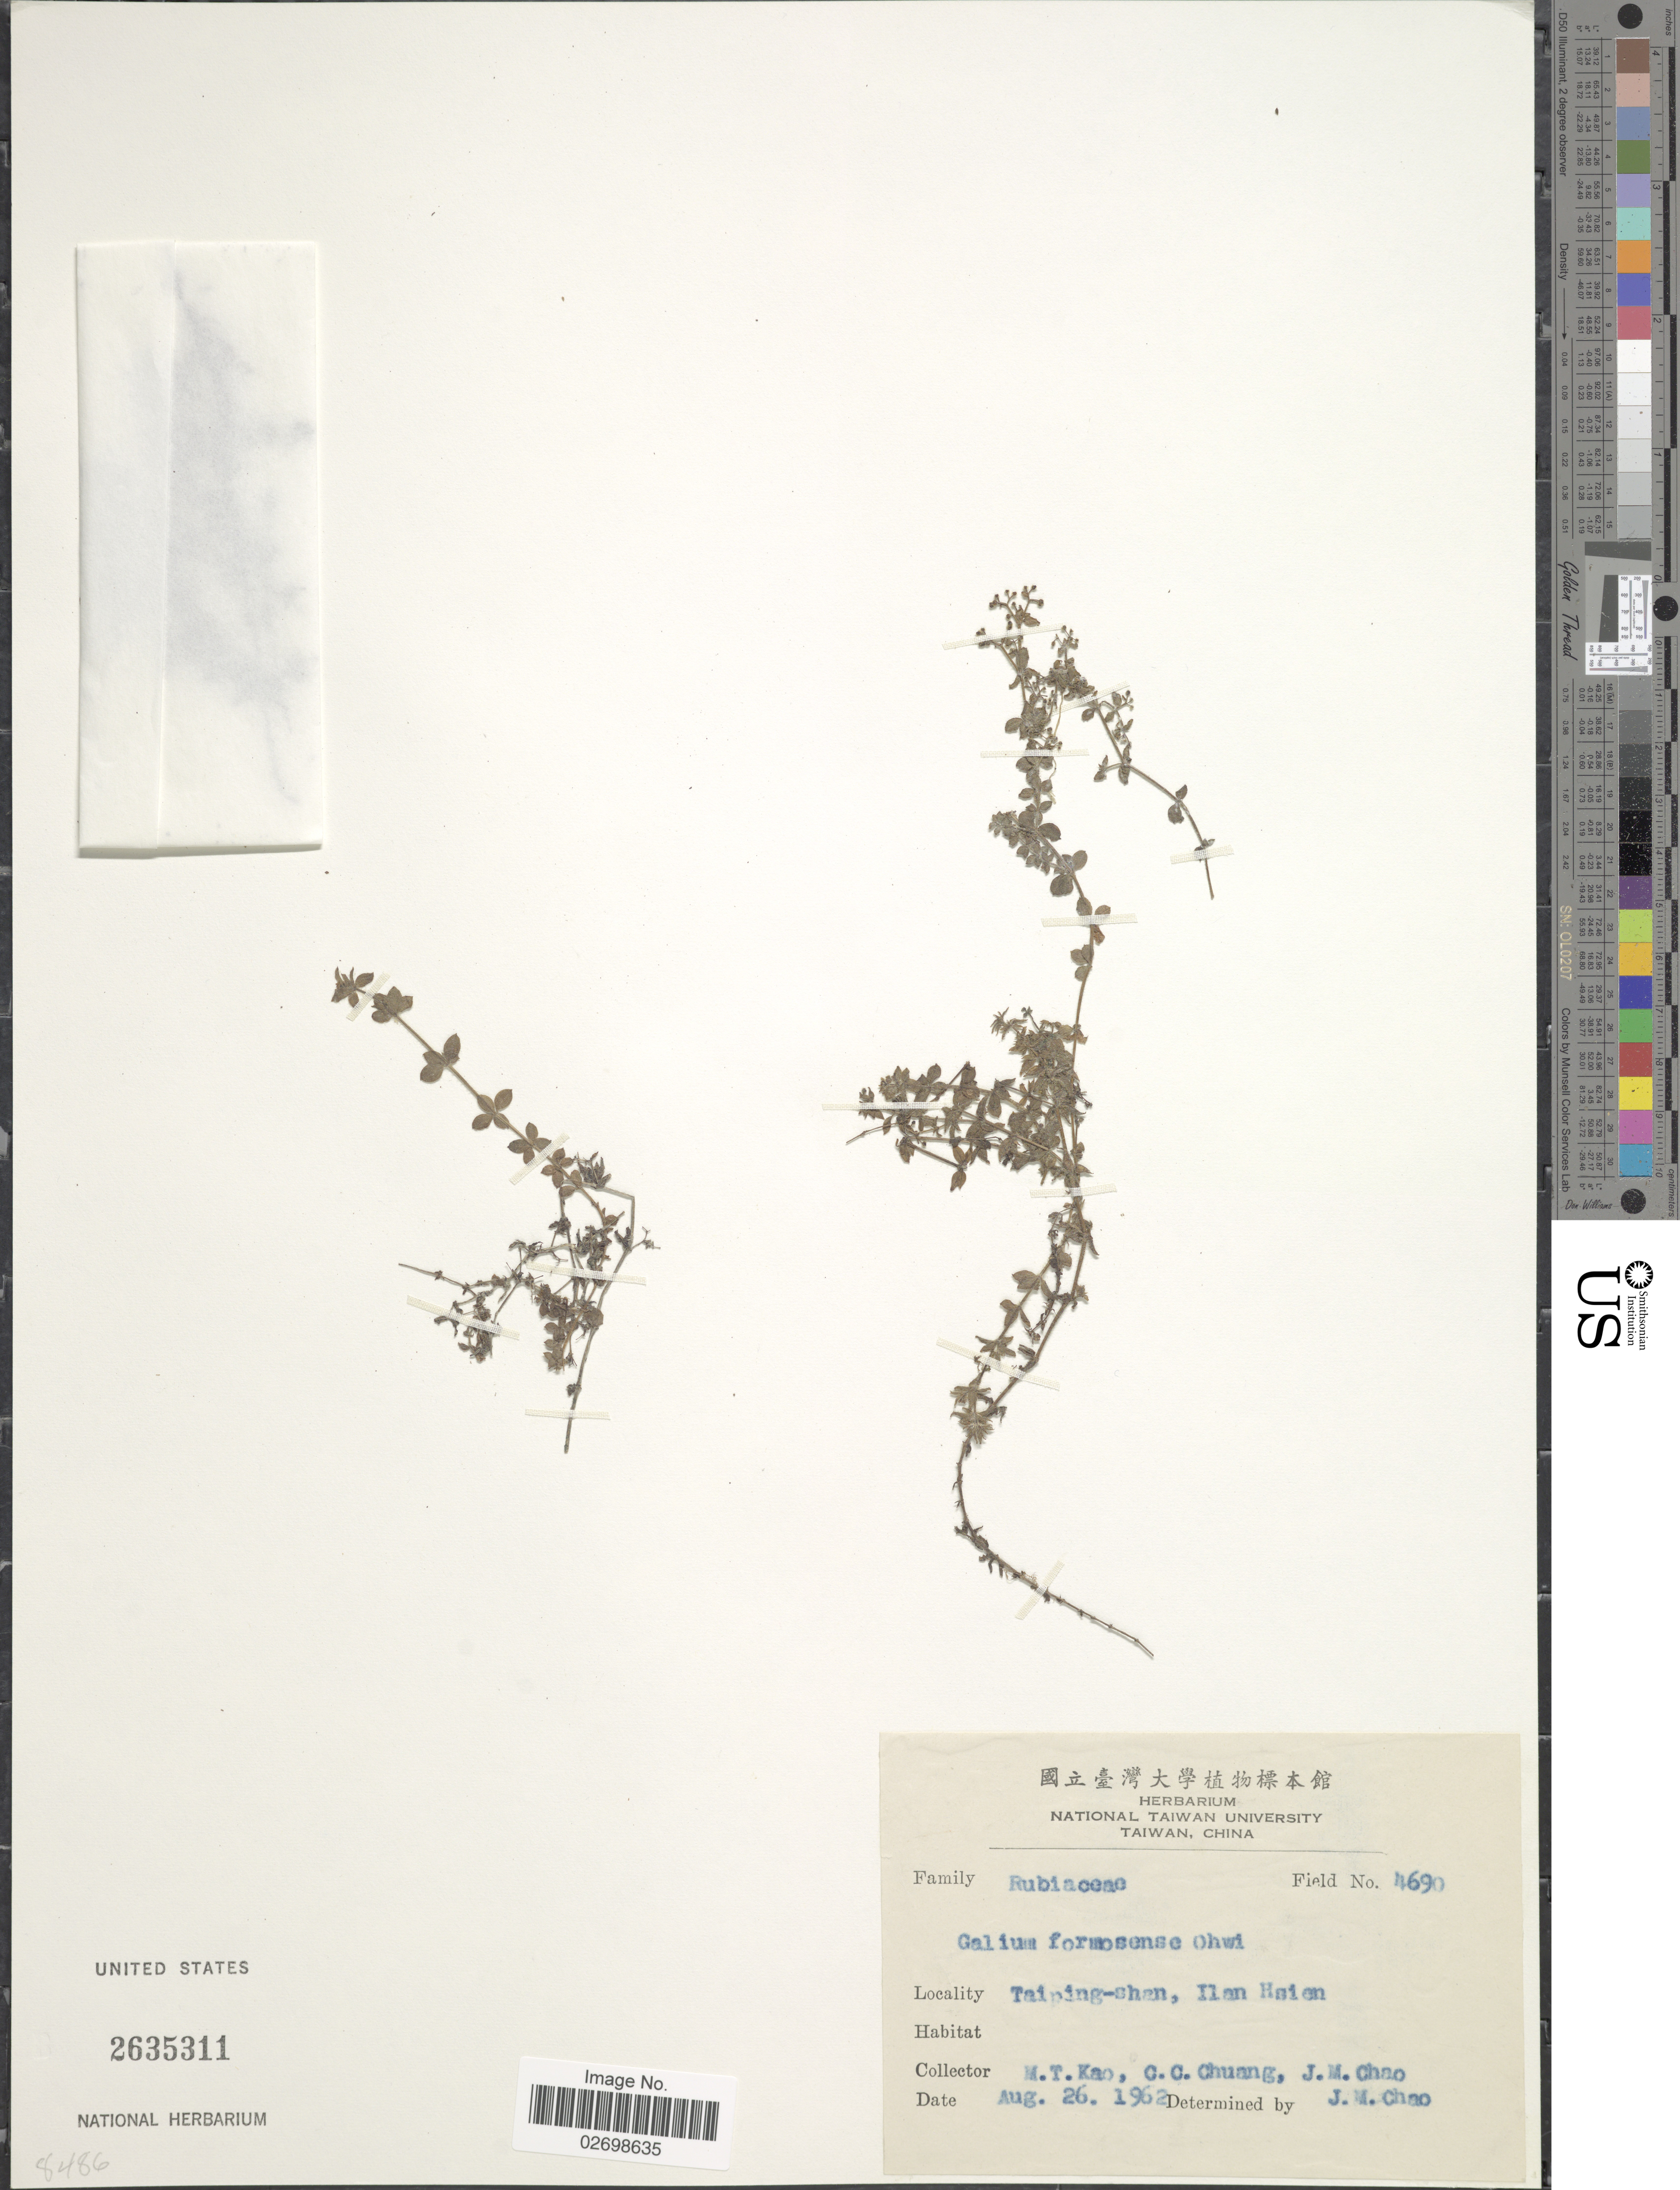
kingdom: Plantae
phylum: Tracheophyta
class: Magnoliopsida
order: Gentianales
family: Rubiaceae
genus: Galium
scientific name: Galium formosense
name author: Ohwi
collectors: M. T. Kao, C. C. Chuang & J. Chao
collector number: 4690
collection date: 1962-08-26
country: Taiwan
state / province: Ilan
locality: Taiping-shan, Ilan Hsien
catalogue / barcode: US 2635311